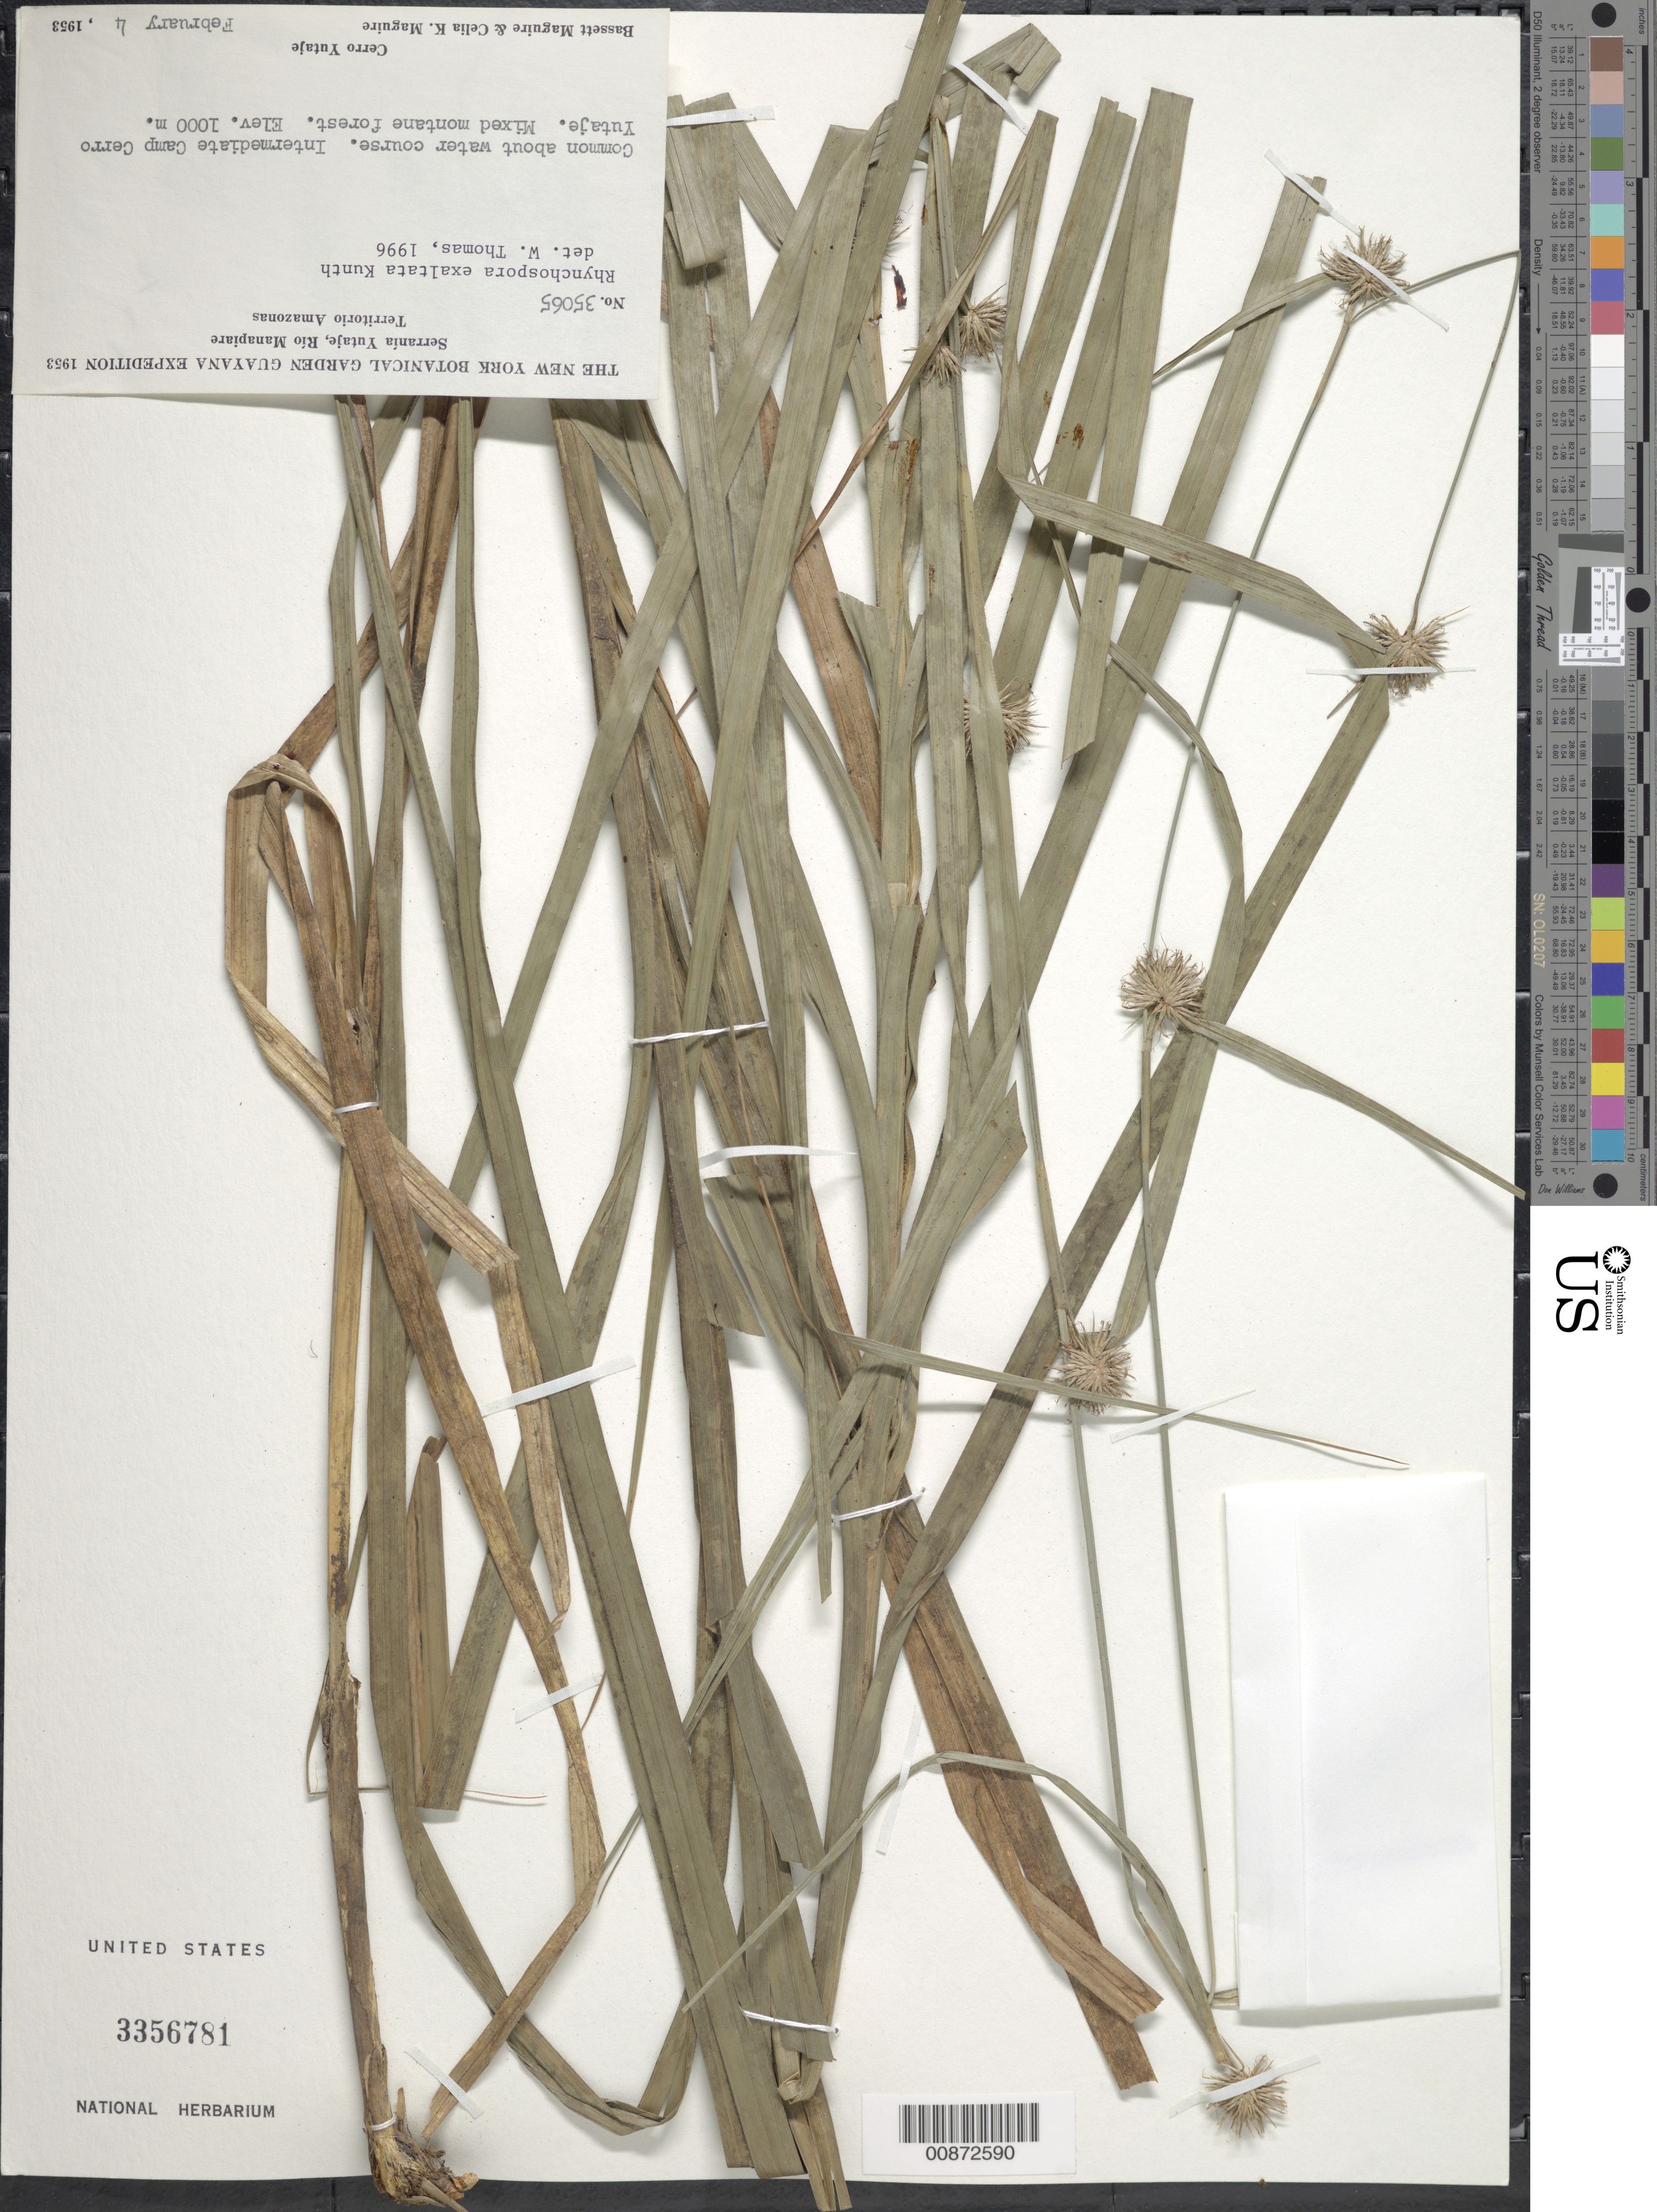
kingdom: Plantae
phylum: Tracheophyta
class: Liliopsida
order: Poales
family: Cyperaceae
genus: Rhynchospora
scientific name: Rhynchospora exaltata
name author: Kunth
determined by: Thomas, W. W., (NY), New York Botanical Garden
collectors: B. Maguire & C. K. Maguire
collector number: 35065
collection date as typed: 4-Feb-53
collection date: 1953-02-04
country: Venezuela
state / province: Amazonas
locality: Serranía Yutajé, Cerro Yutajé, Intermediate Camp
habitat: Mixed montane forest, about water course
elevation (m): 1000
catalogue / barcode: US 3356781